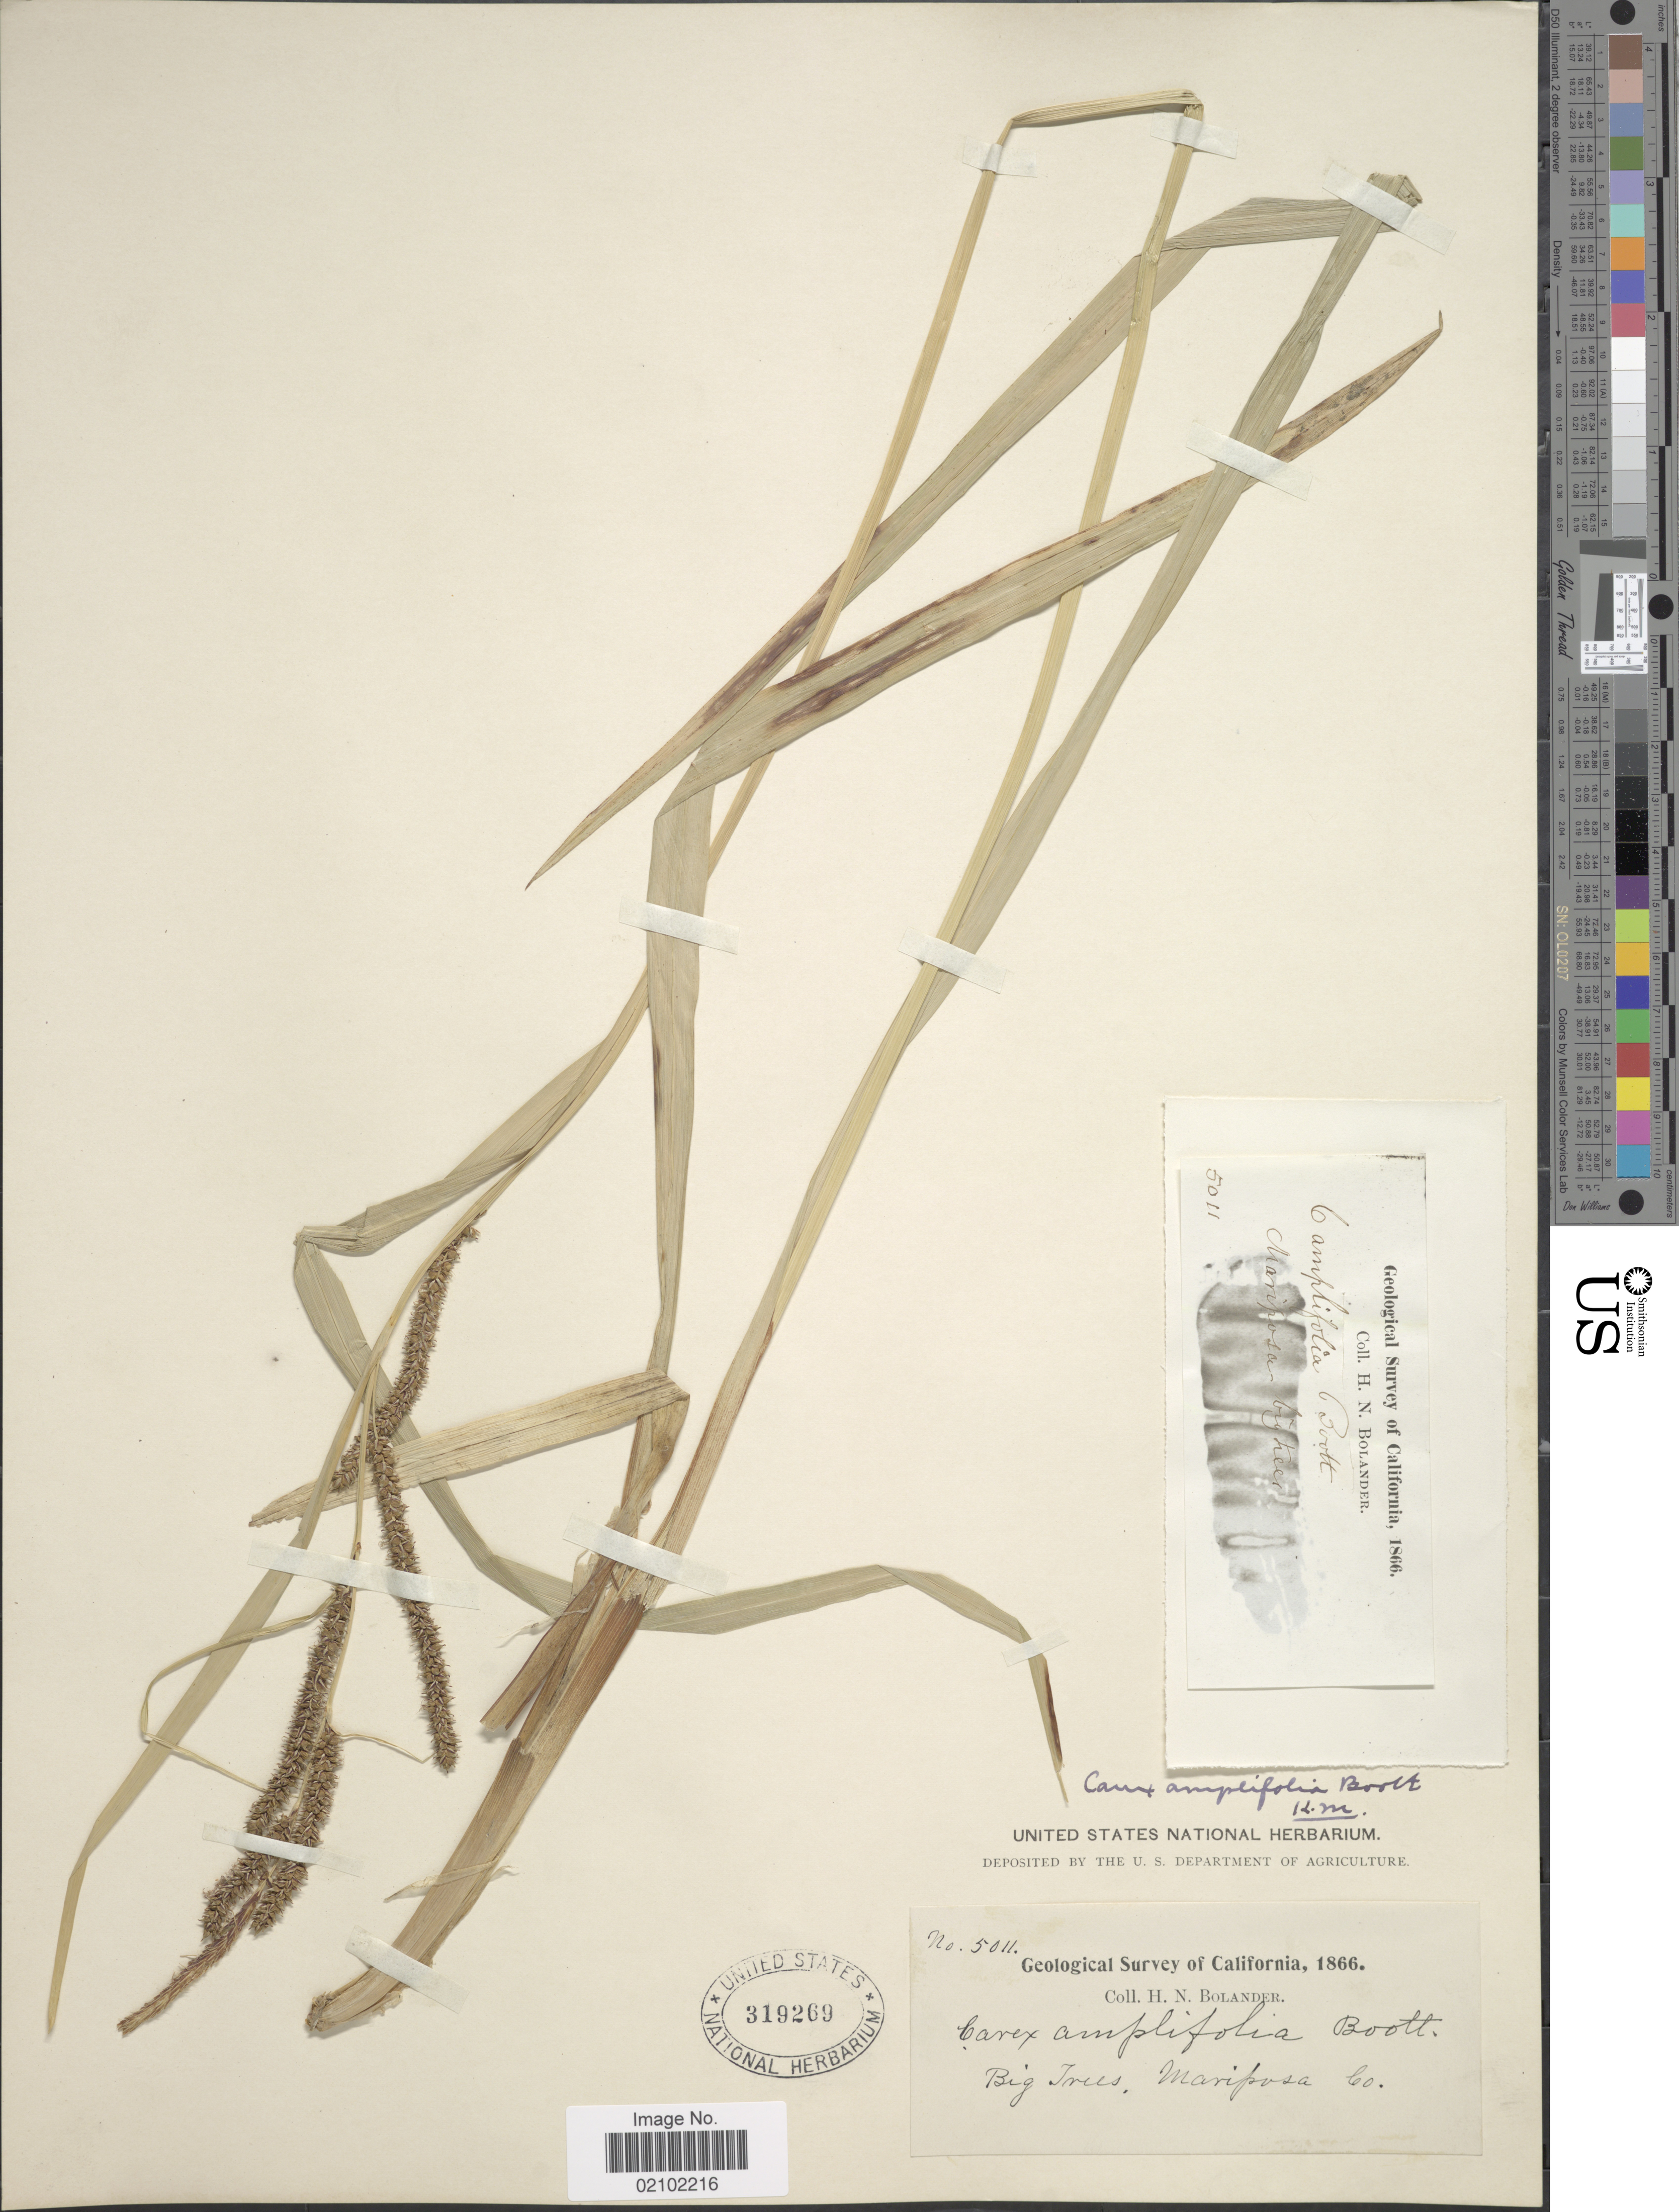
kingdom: Plantae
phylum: Tracheophyta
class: Liliopsida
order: Poales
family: Cyperaceae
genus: Carex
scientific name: Carex amplifolia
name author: Boott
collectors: H. Bolander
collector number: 5011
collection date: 1866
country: United States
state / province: California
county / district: Mariposa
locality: Big Trees, Mariposa Co.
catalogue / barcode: US 319269